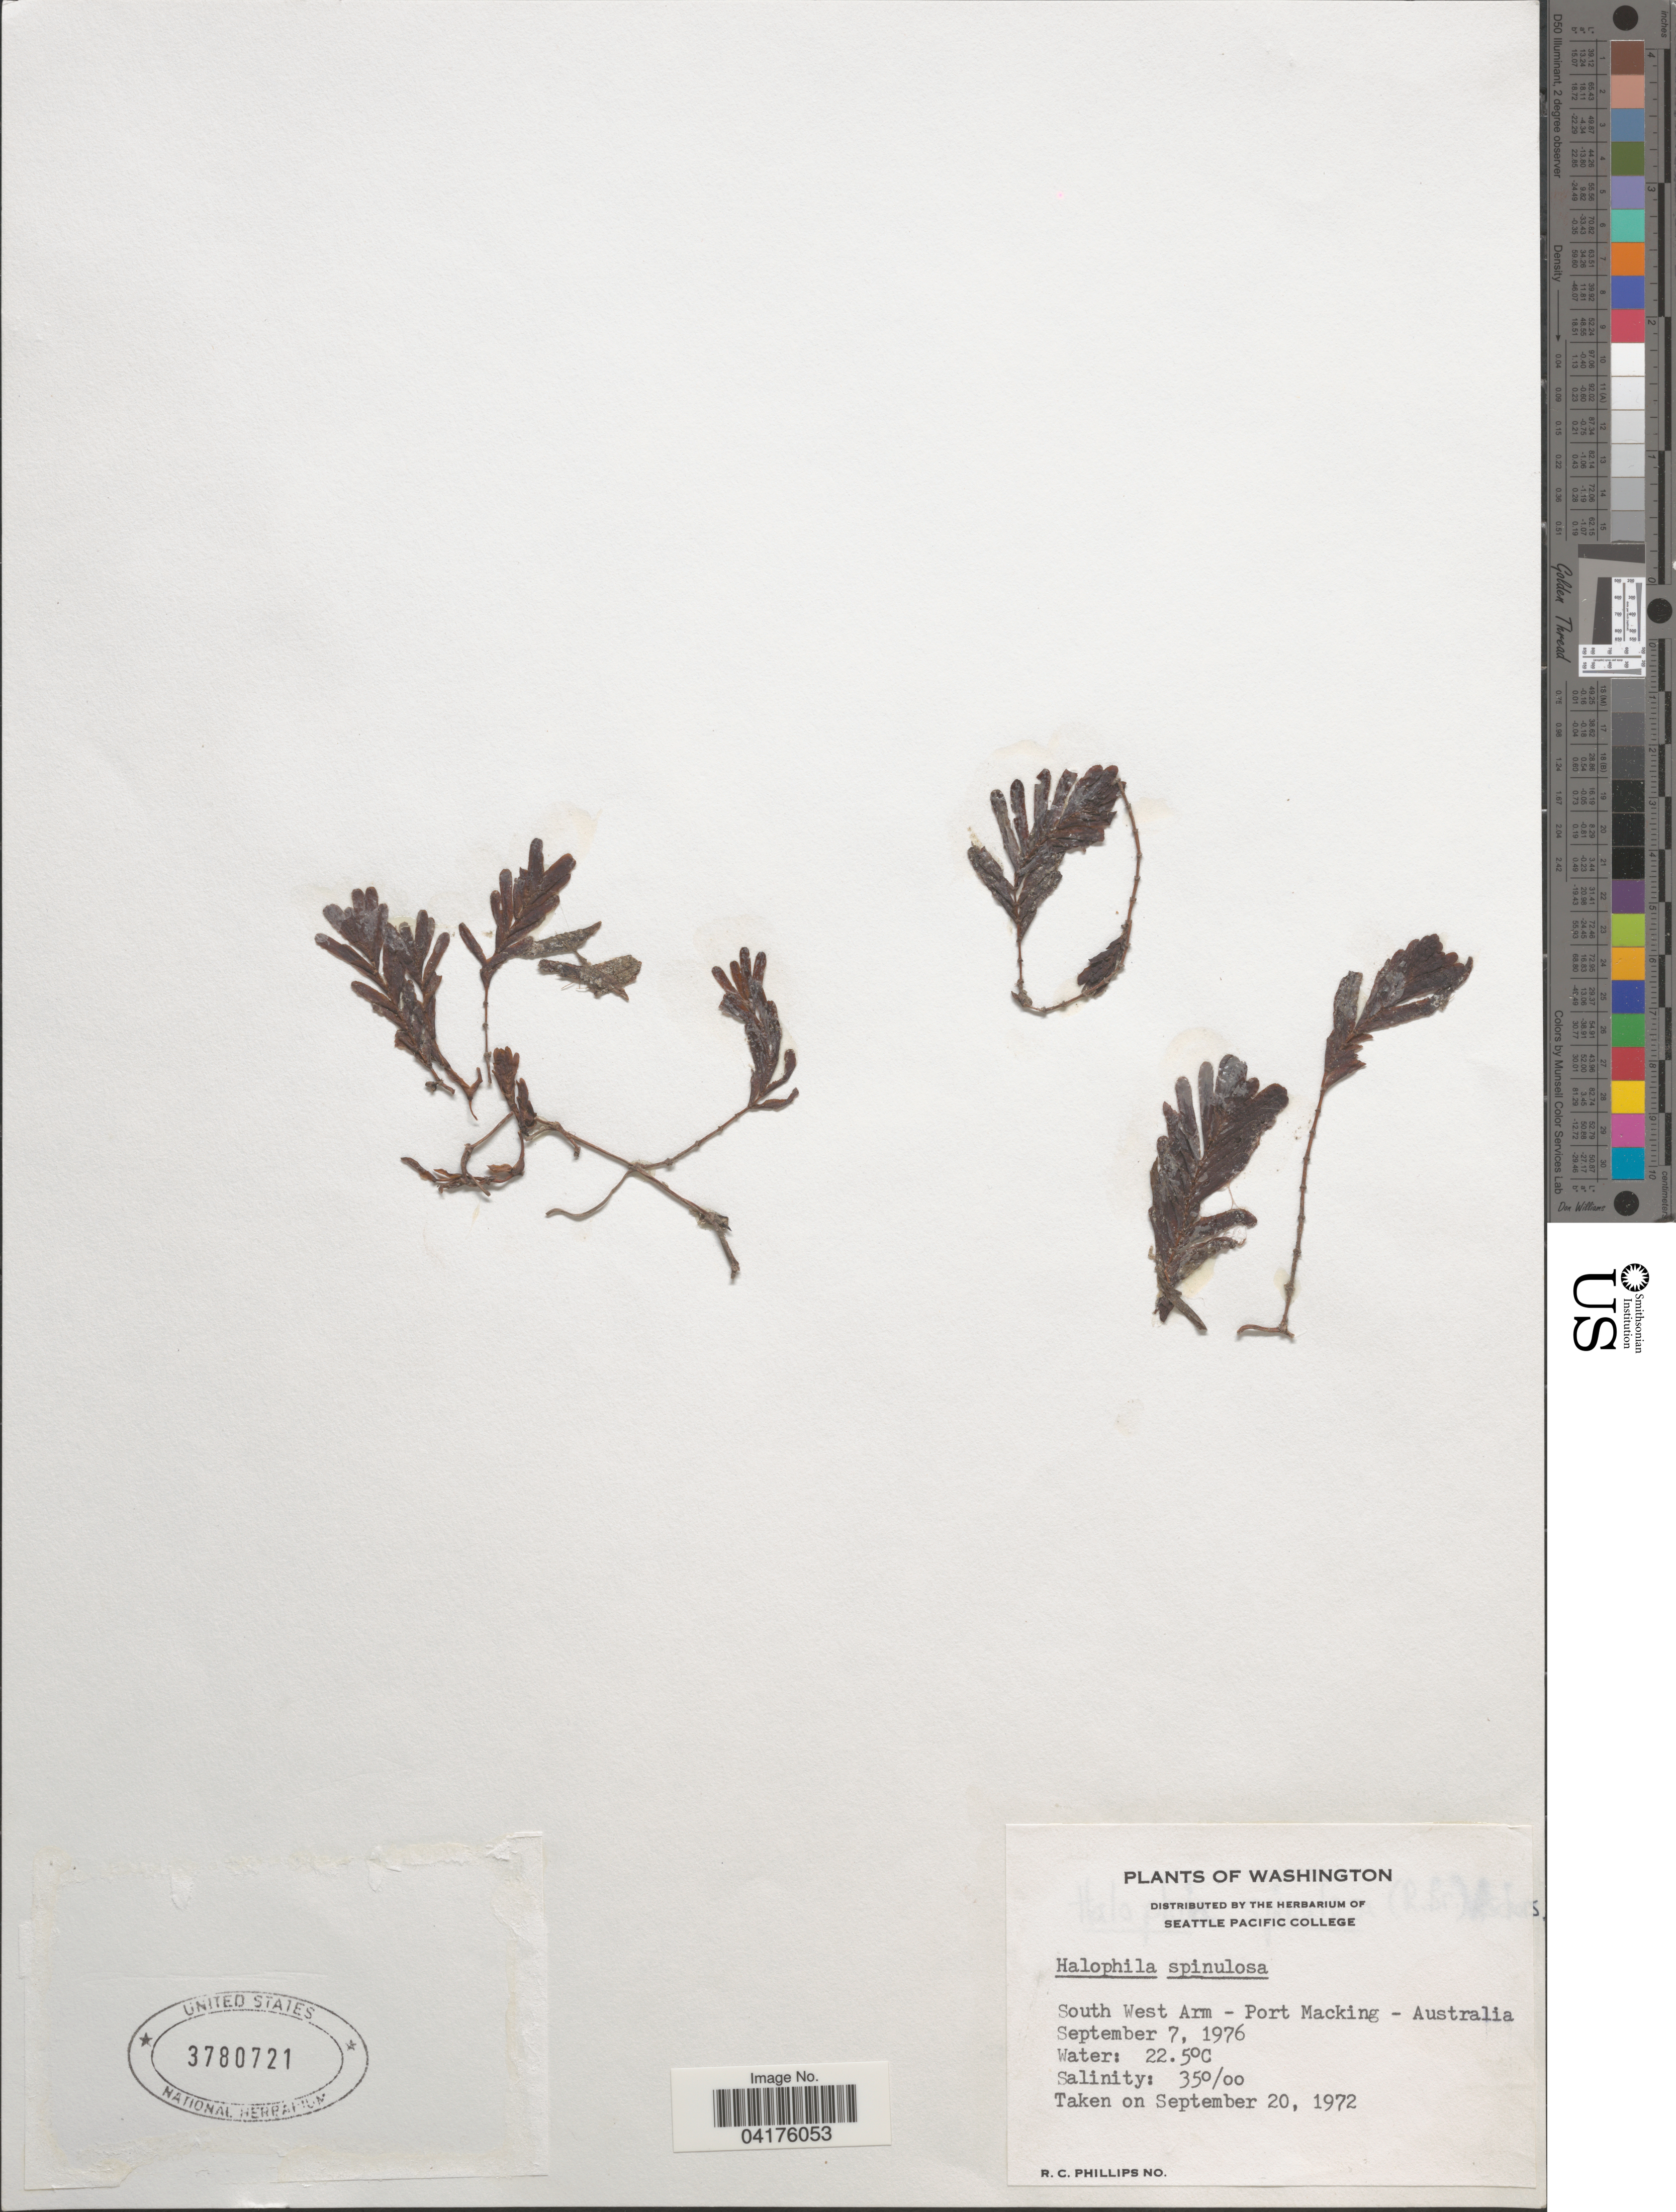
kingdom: Plantae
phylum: Tracheophyta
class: Liliopsida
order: Alismatales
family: Hydrocharitaceae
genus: Halophila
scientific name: Halophila spinulosa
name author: (R. Br.) Asch.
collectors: R. C. Phillips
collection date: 1976-09-07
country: Australia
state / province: New South Wales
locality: South West Arm - Port Macking [= Port Hacking].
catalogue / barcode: US 3780721